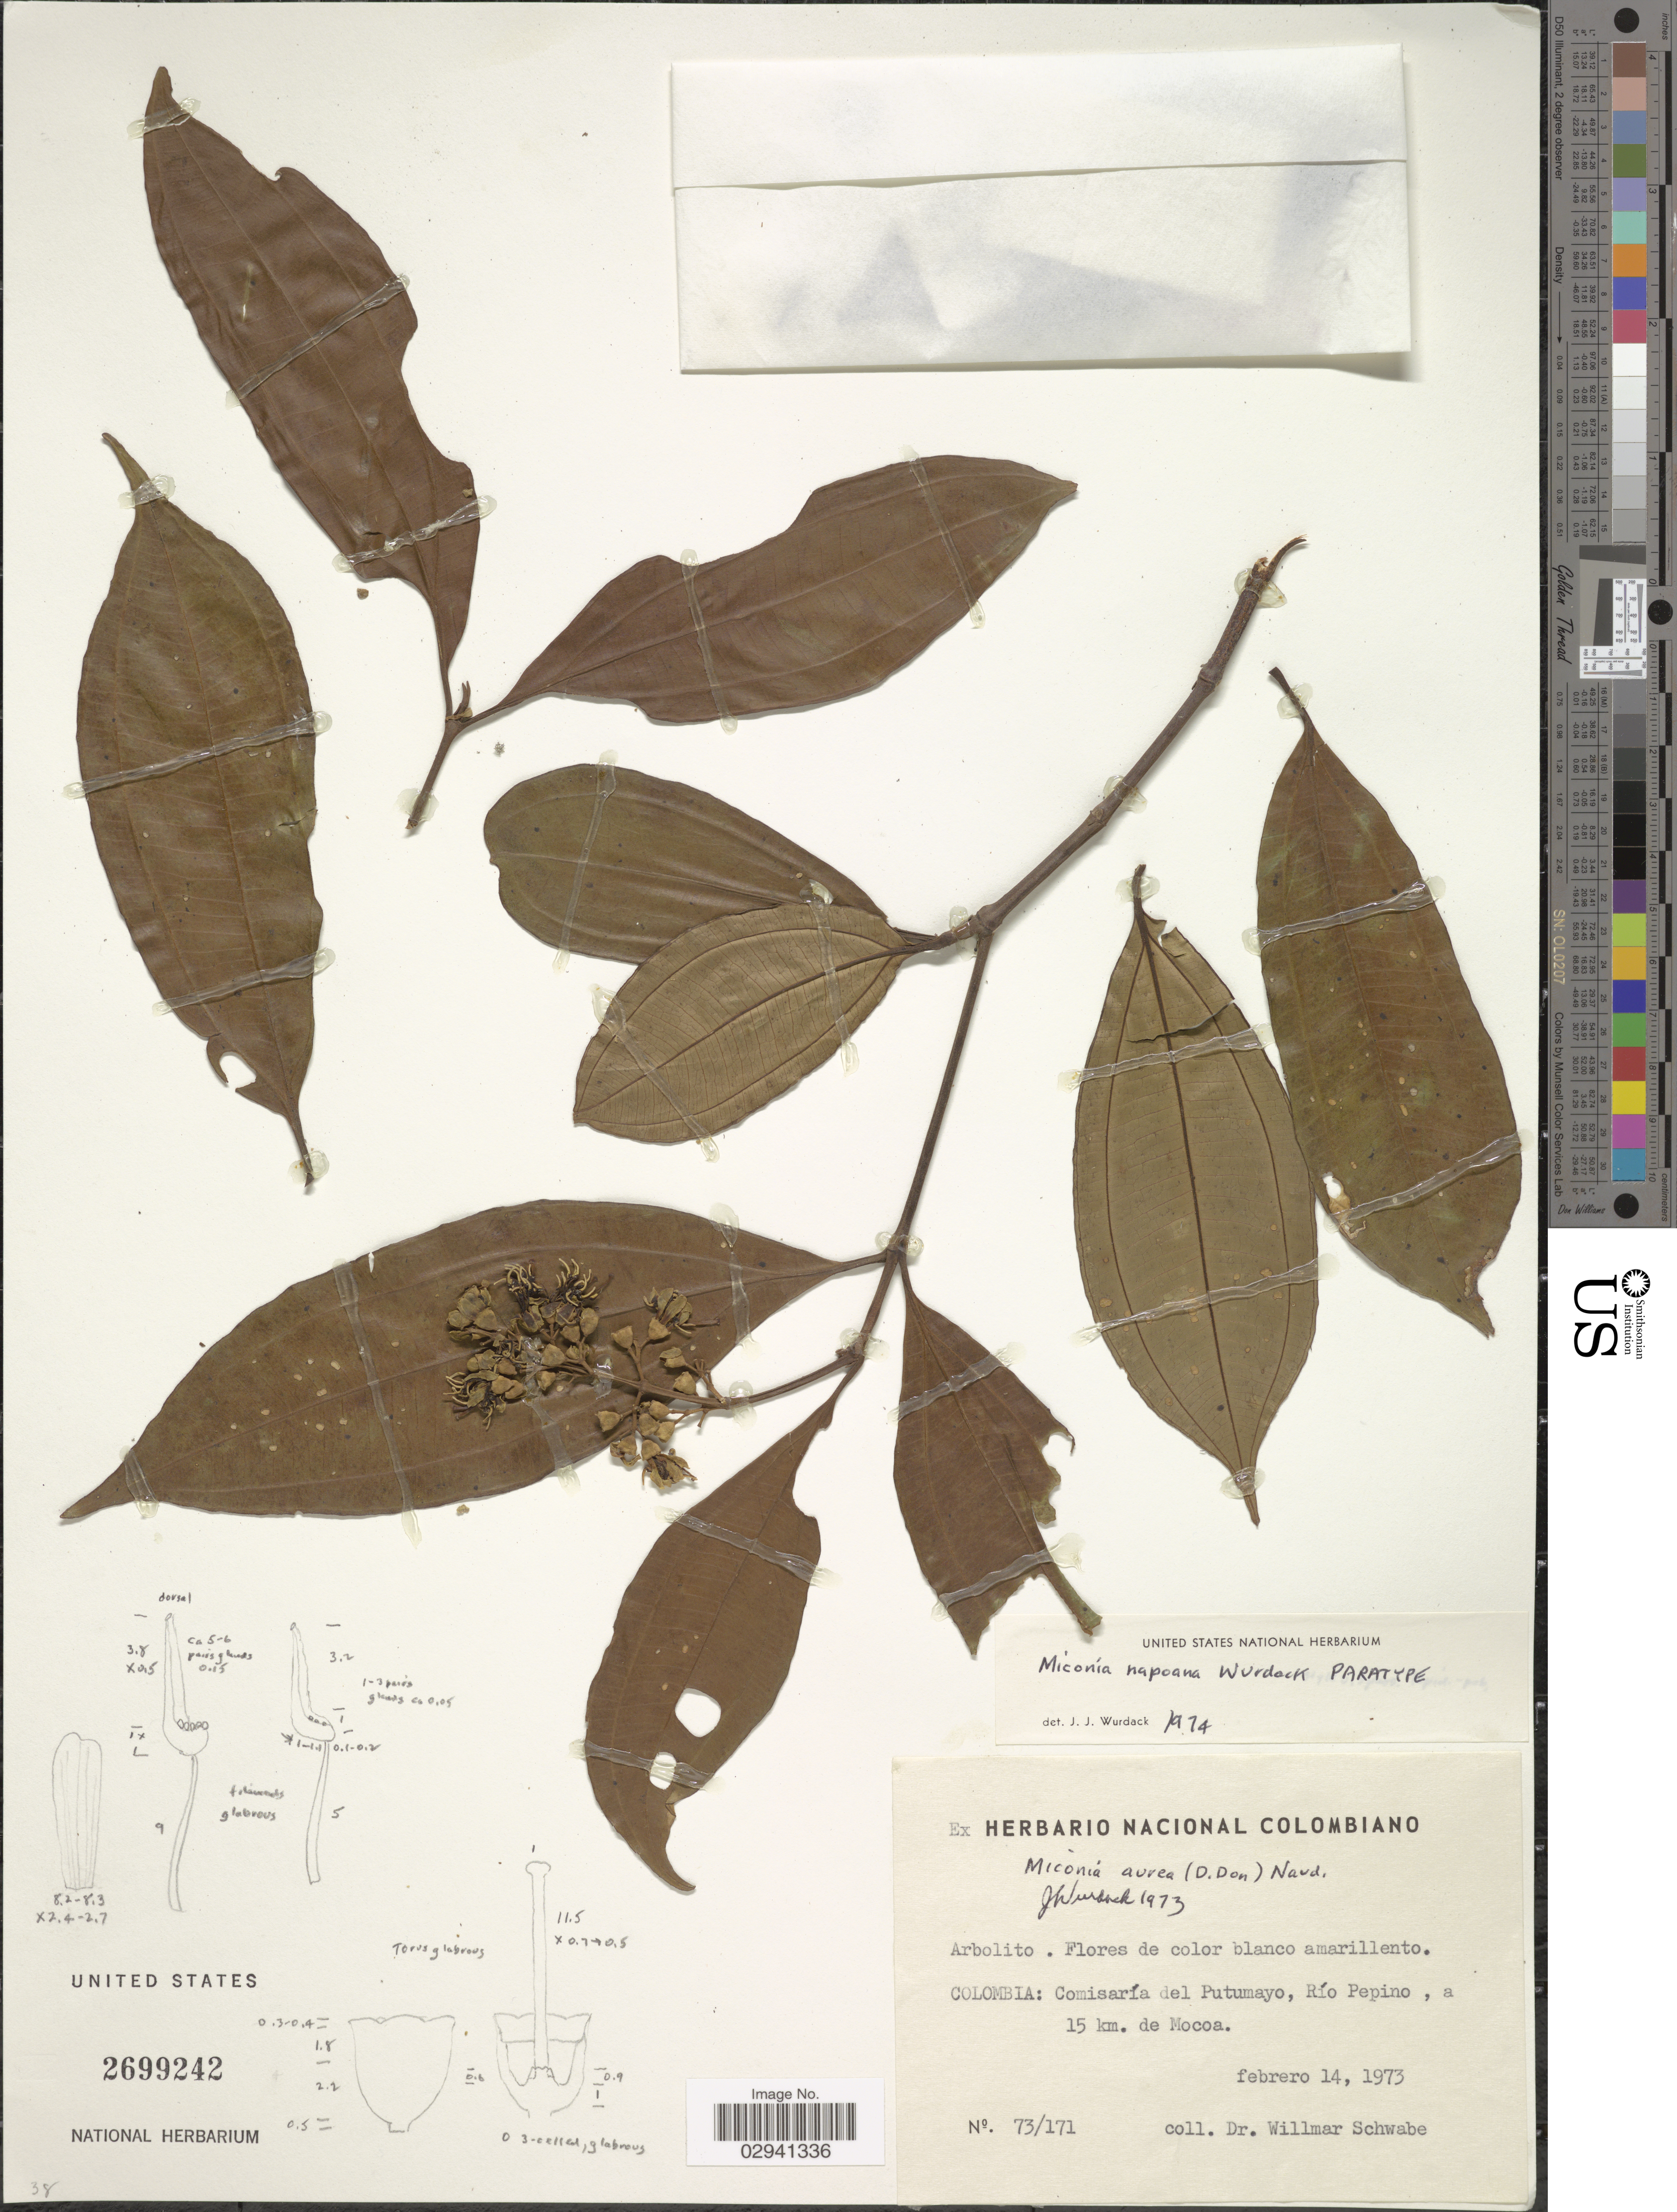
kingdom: Plantae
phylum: Tracheophyta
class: Magnoliopsida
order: Myrtales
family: Melastomataceae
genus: Miconia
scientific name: Miconia napoana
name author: Wurdack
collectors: W. Schwabe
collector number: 73/171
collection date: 1973-02-14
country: Colombia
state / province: Putumayo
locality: Comisaría del Putumayo, Río Pepino, a 15 km. de Mocoa.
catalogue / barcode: US 2699242